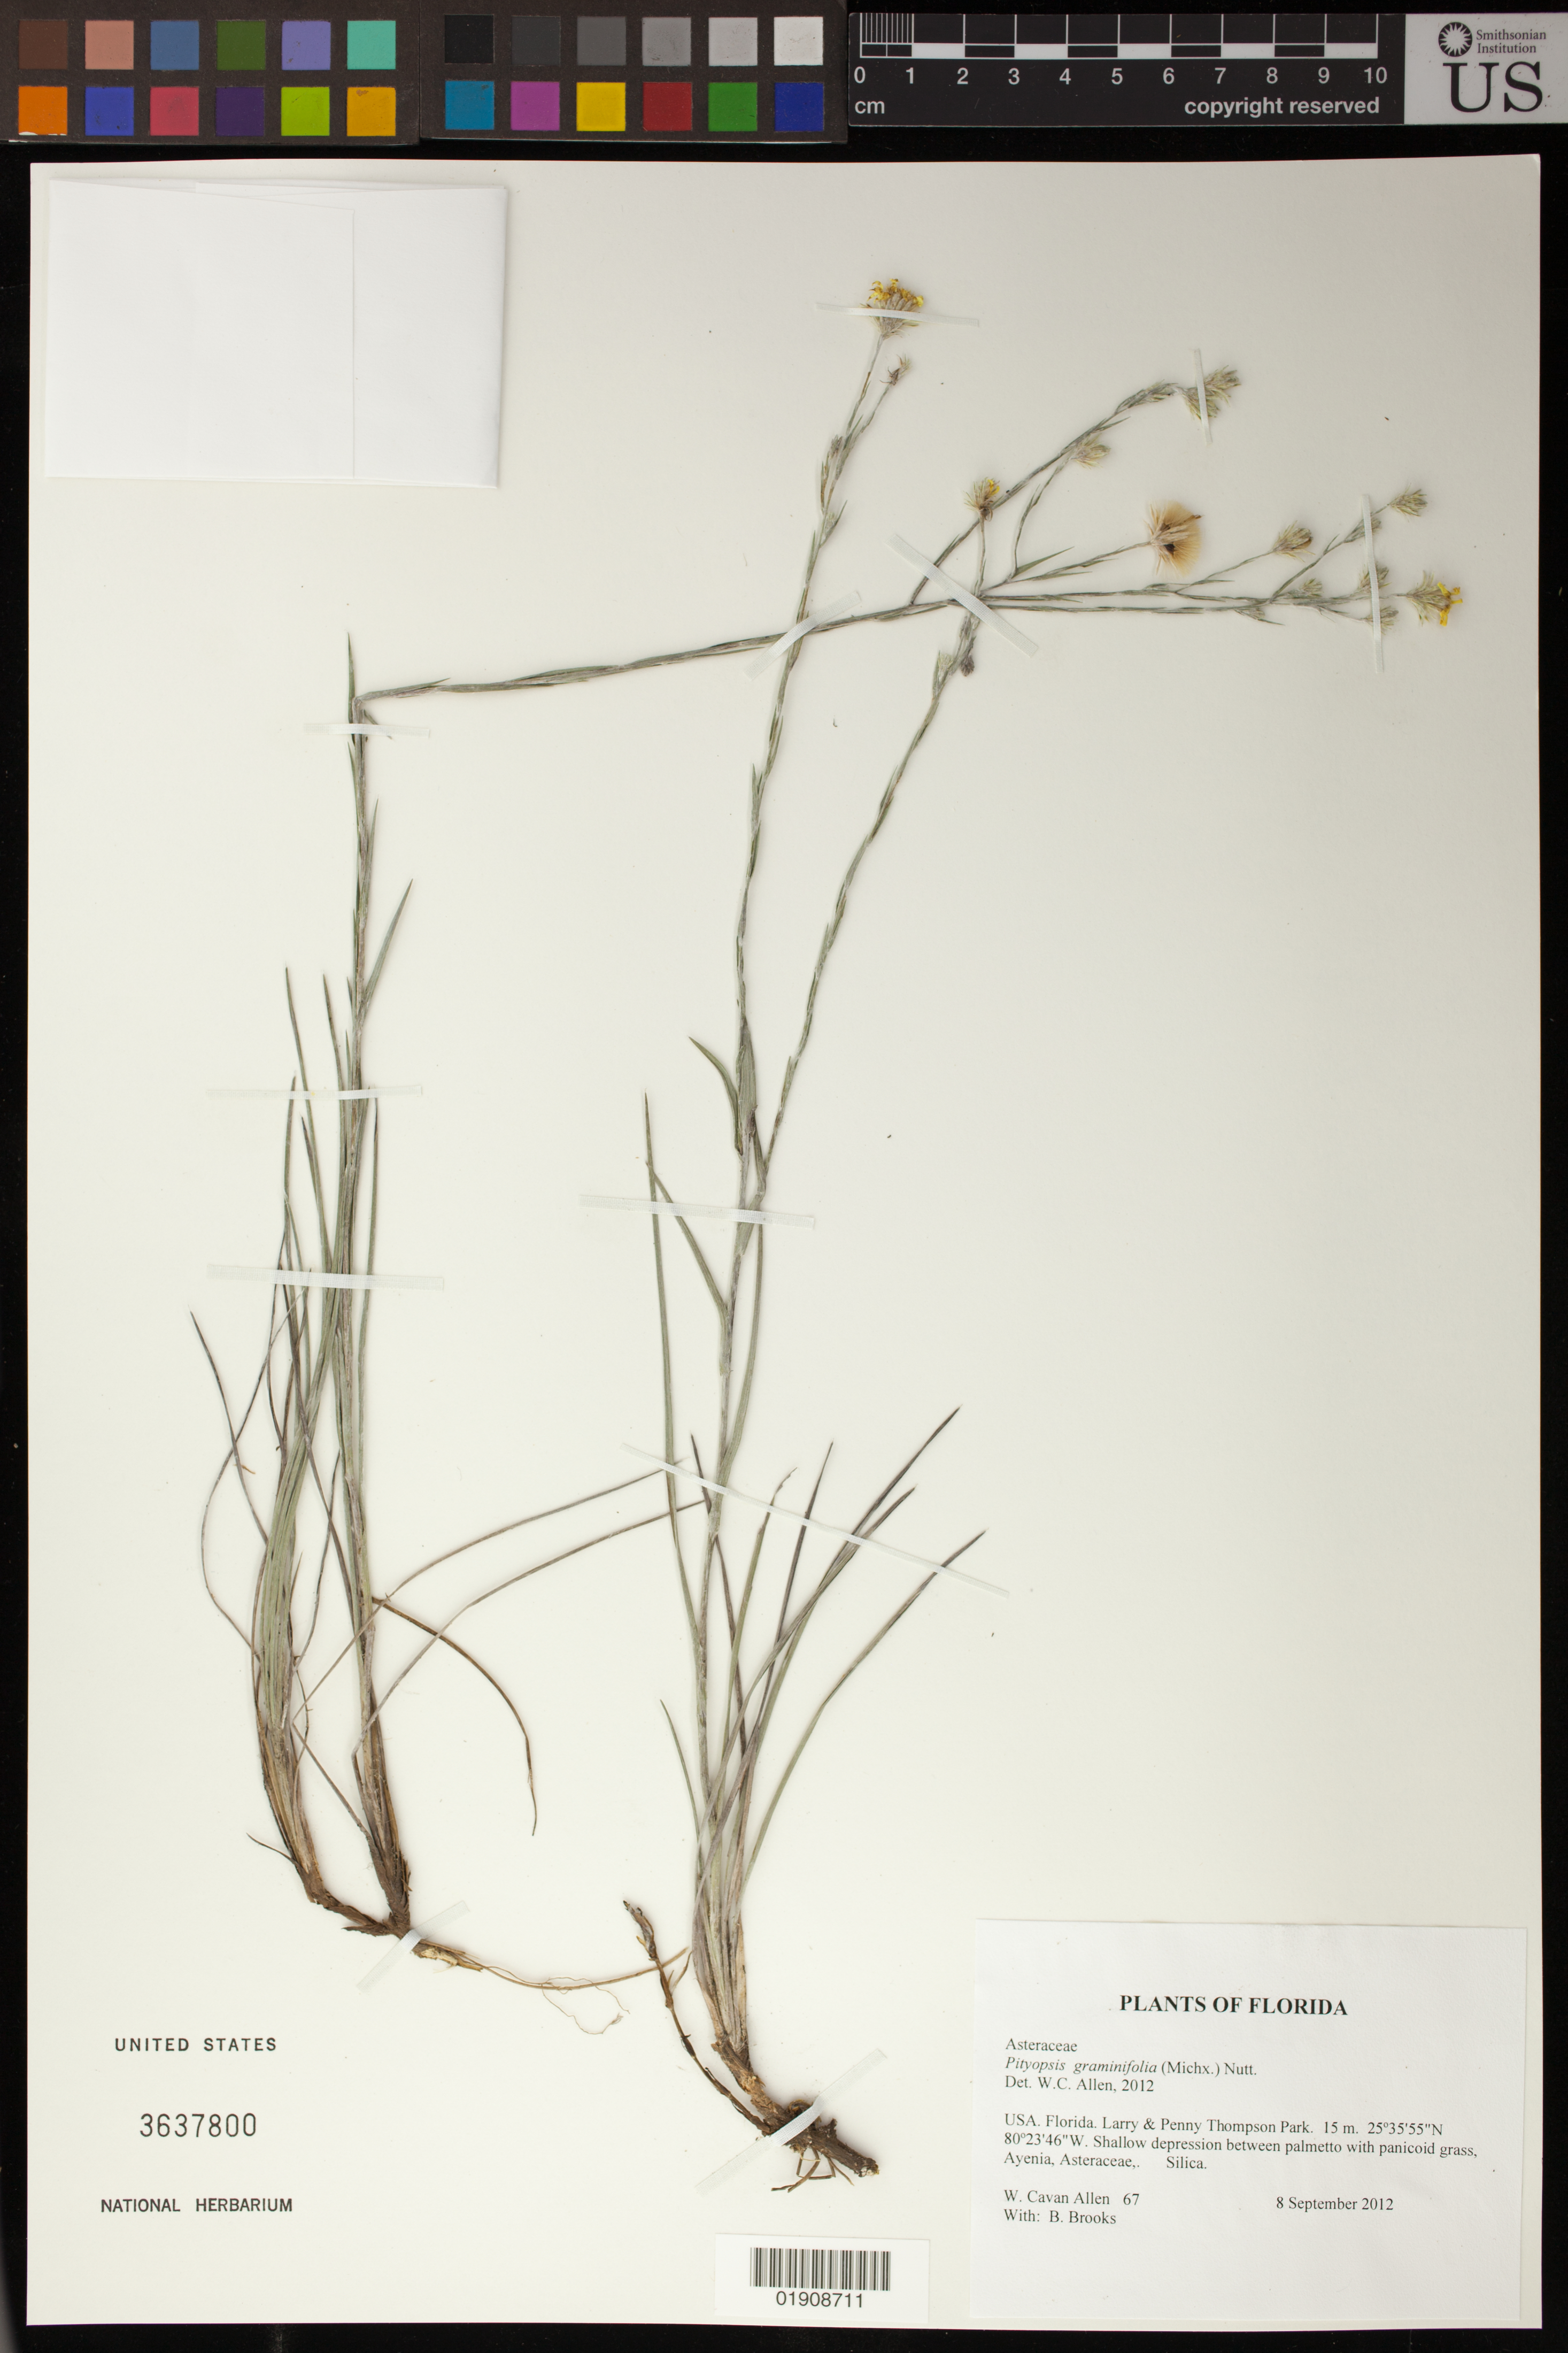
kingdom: Plantae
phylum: Tracheophyta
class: Magnoliopsida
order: Asterales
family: Asteraceae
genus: Pityopsis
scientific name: Pityopsis graminifolia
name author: (Michx.) Nutt.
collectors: W. C. Allen & B. Brooks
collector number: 67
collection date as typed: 8 September 2012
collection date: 2012-09-08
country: United States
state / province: Florida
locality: Larry and Penny Thompson Park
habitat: Shallow depression between palmetto with panicoid grass, Ayenia, Asteraceae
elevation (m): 15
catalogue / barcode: US 3637800